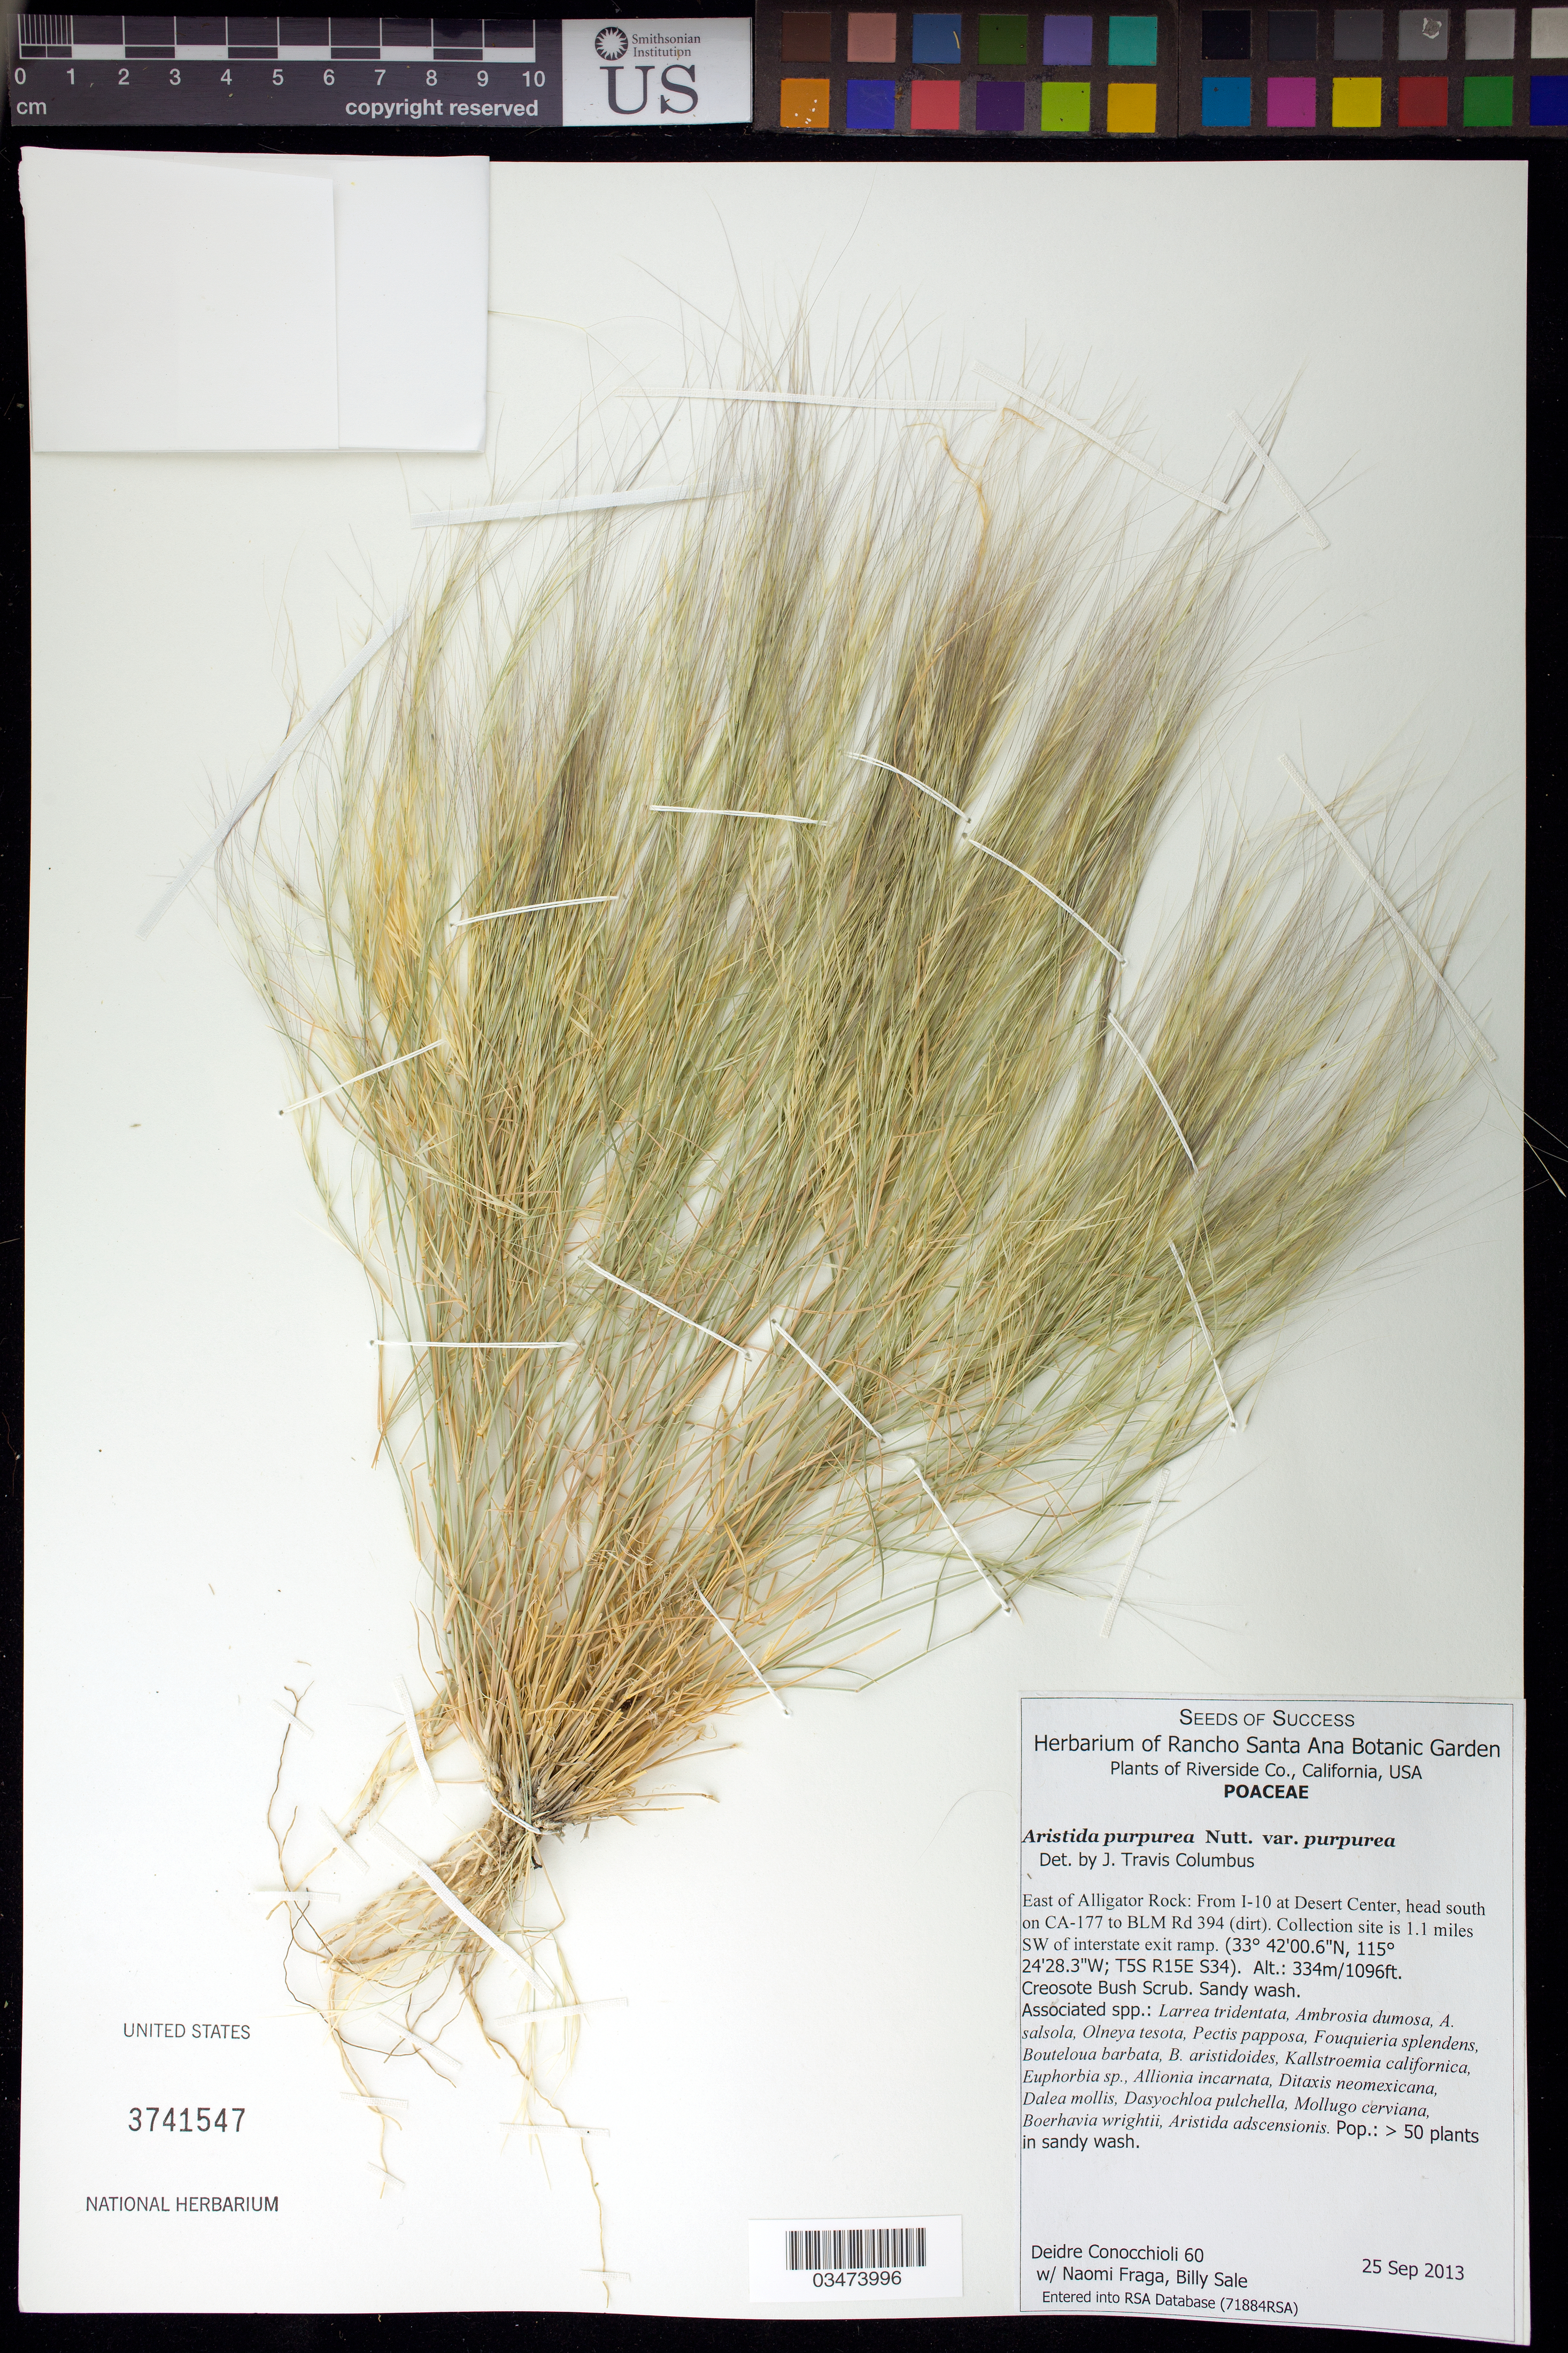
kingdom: Plantae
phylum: Tracheophyta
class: Liliopsida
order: Poales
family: Poaceae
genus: Aristida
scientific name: Aristida purpurea var. purpurea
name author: Nutt.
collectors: D. Conocchioli, B. Sale & N. Fraga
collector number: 60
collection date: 2013-09-25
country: United States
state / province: California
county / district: Riverside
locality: E of Alligator Rock, south on CA-177 to BLM Rd 394, 1.1 miles SW of interstate exit ramp.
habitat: Creosote Bush Scrub. Sandy wash. Associated species: Larrea trinedata, Ambrosia dumosa, Pectis papposa, ect.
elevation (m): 334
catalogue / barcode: US 3741547